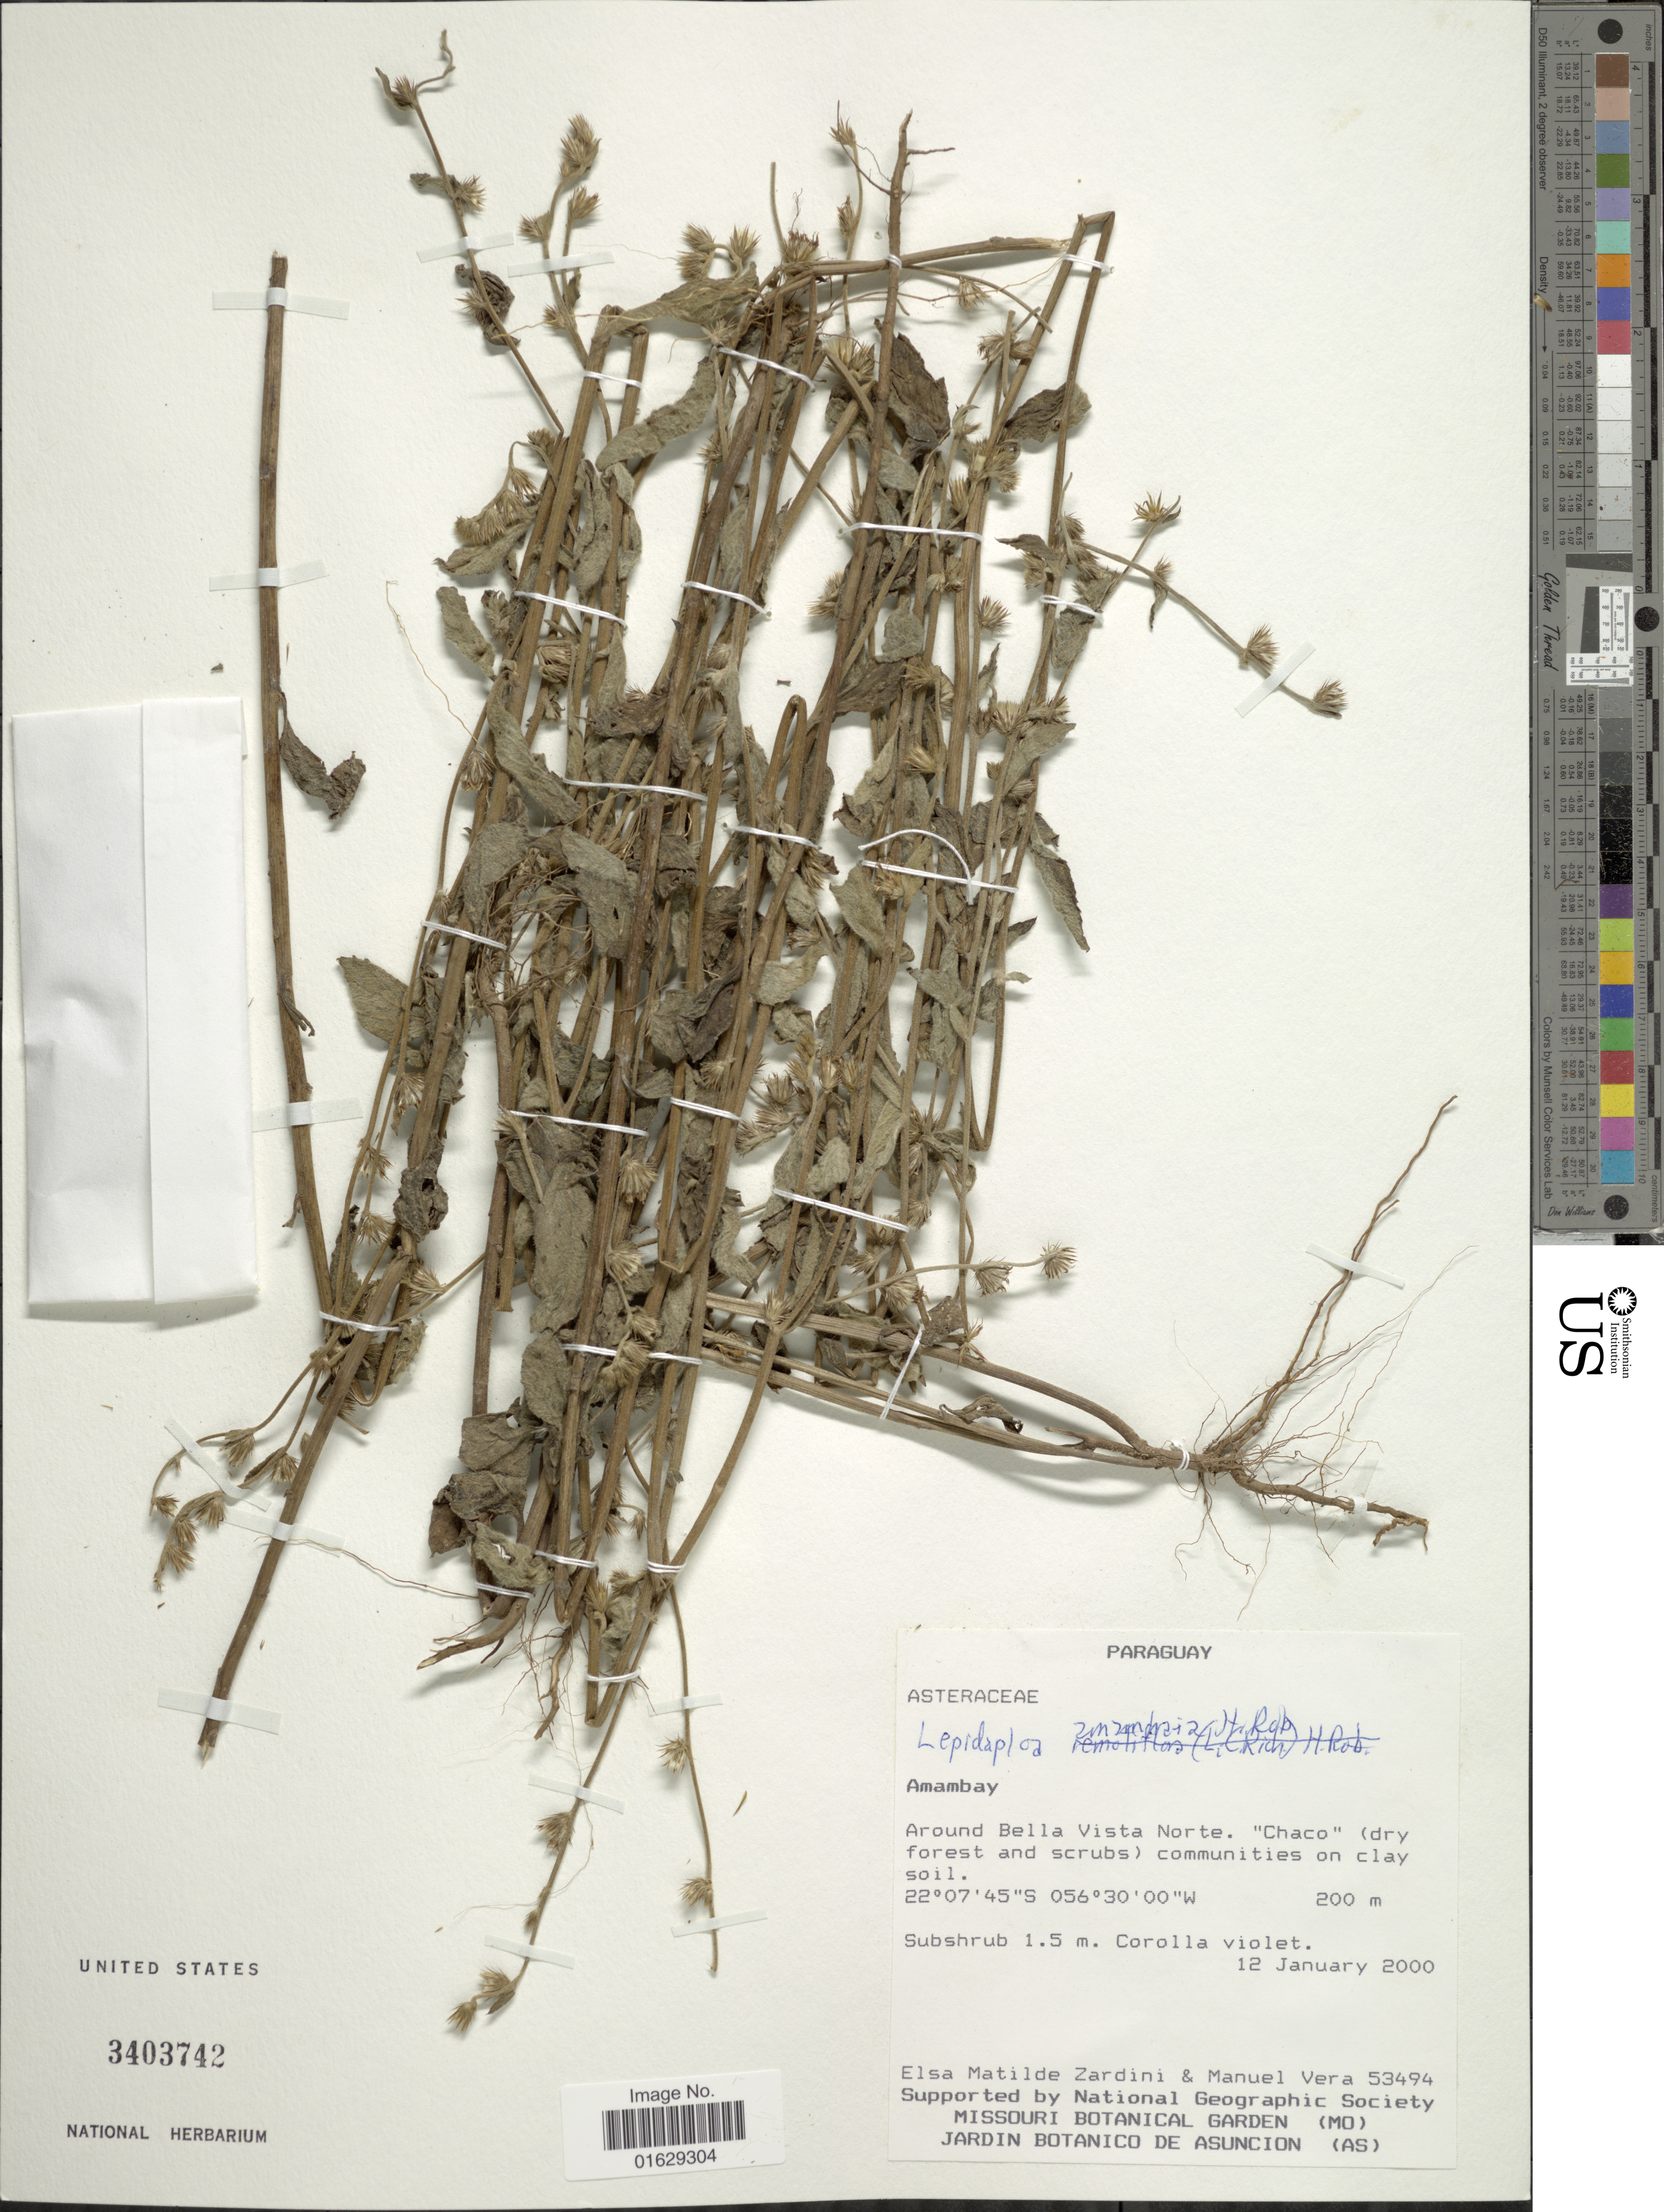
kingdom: Plantae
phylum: Tracheophyta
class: Magnoliopsida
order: Asterales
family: Asteraceae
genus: Lepidaploa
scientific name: Lepidaploa amambaia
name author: (H. Rob.)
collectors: E. M. Zardini & M. Vera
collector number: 53494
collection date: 2000-01-12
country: Paraguay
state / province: Amambay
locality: Amambay, around Bella Vista Norte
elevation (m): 200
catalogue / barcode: US 3403742